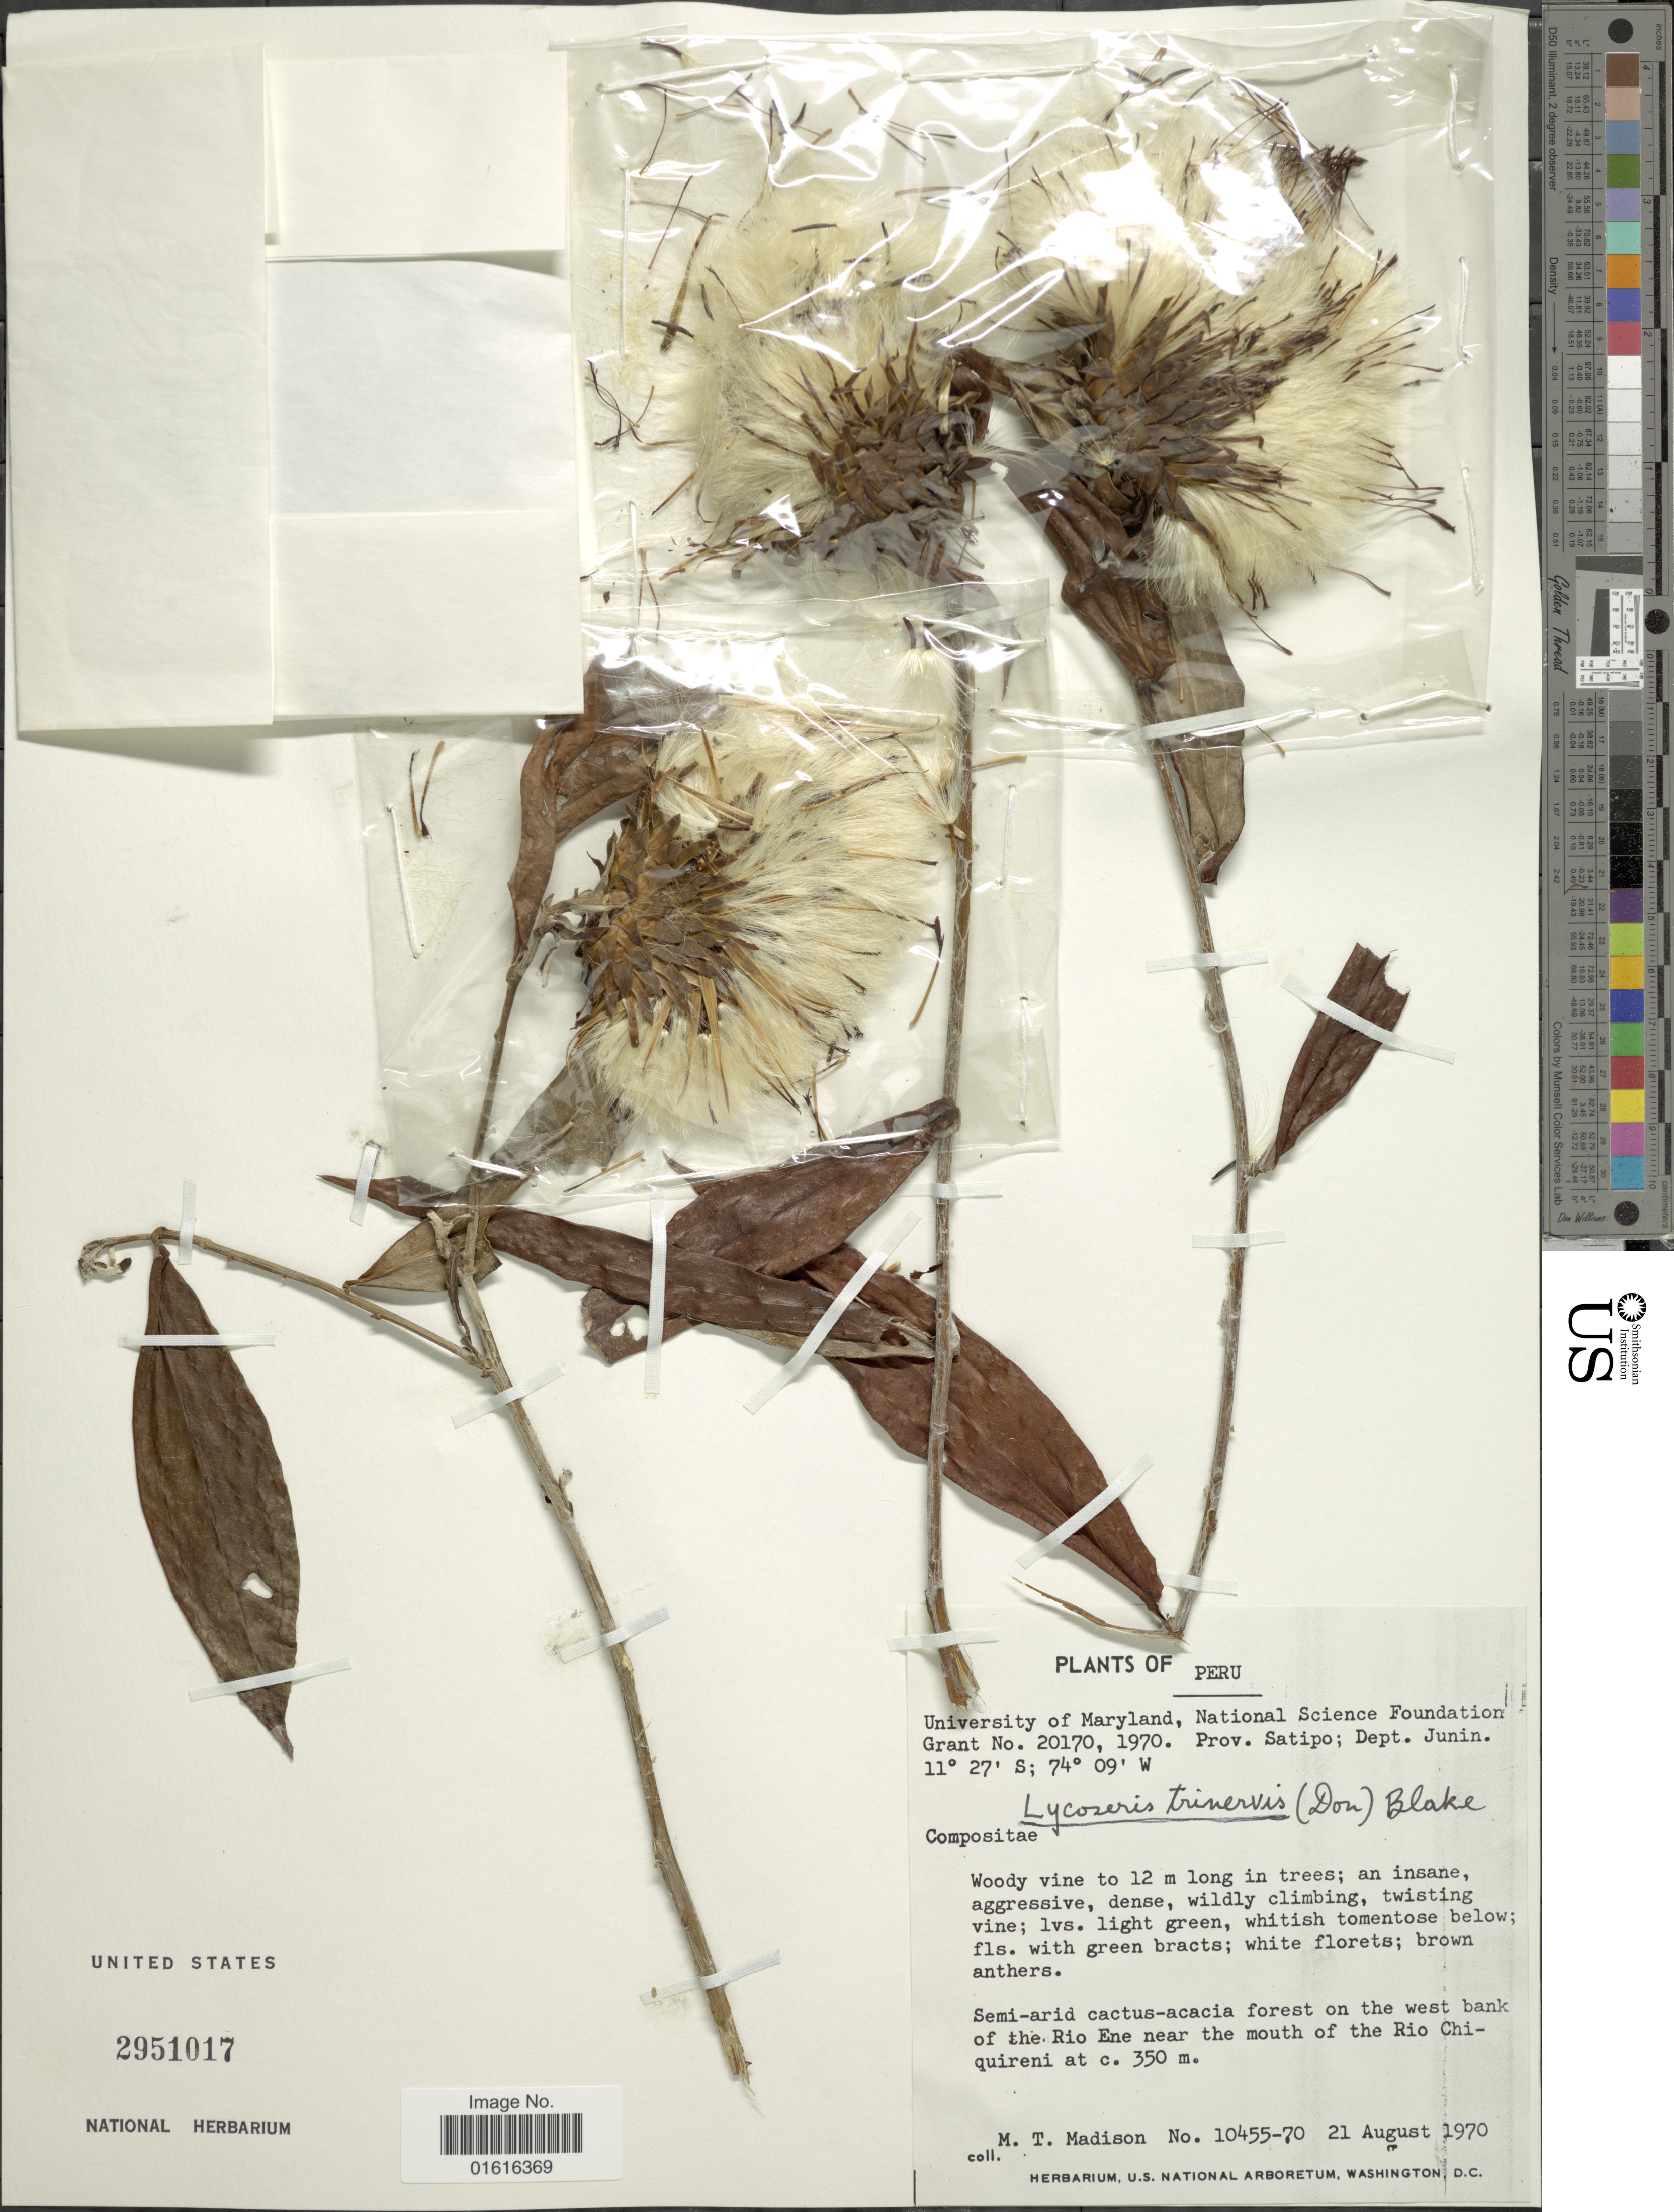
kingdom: Plantae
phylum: Tracheophyta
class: Magnoliopsida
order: Asterales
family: Asteraceae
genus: Lycoseris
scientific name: Lycoseris trinervis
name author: (D. Don) S.F. Blake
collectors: M. T. Madison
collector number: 1045570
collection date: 1970-08-21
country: Peru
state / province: Junín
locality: Prov. Satipo, Semi-arid cactus-acacia forest on the west bank of the Rio Ene near the mouth of the Rio Chiquireni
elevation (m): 350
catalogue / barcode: US 2951017